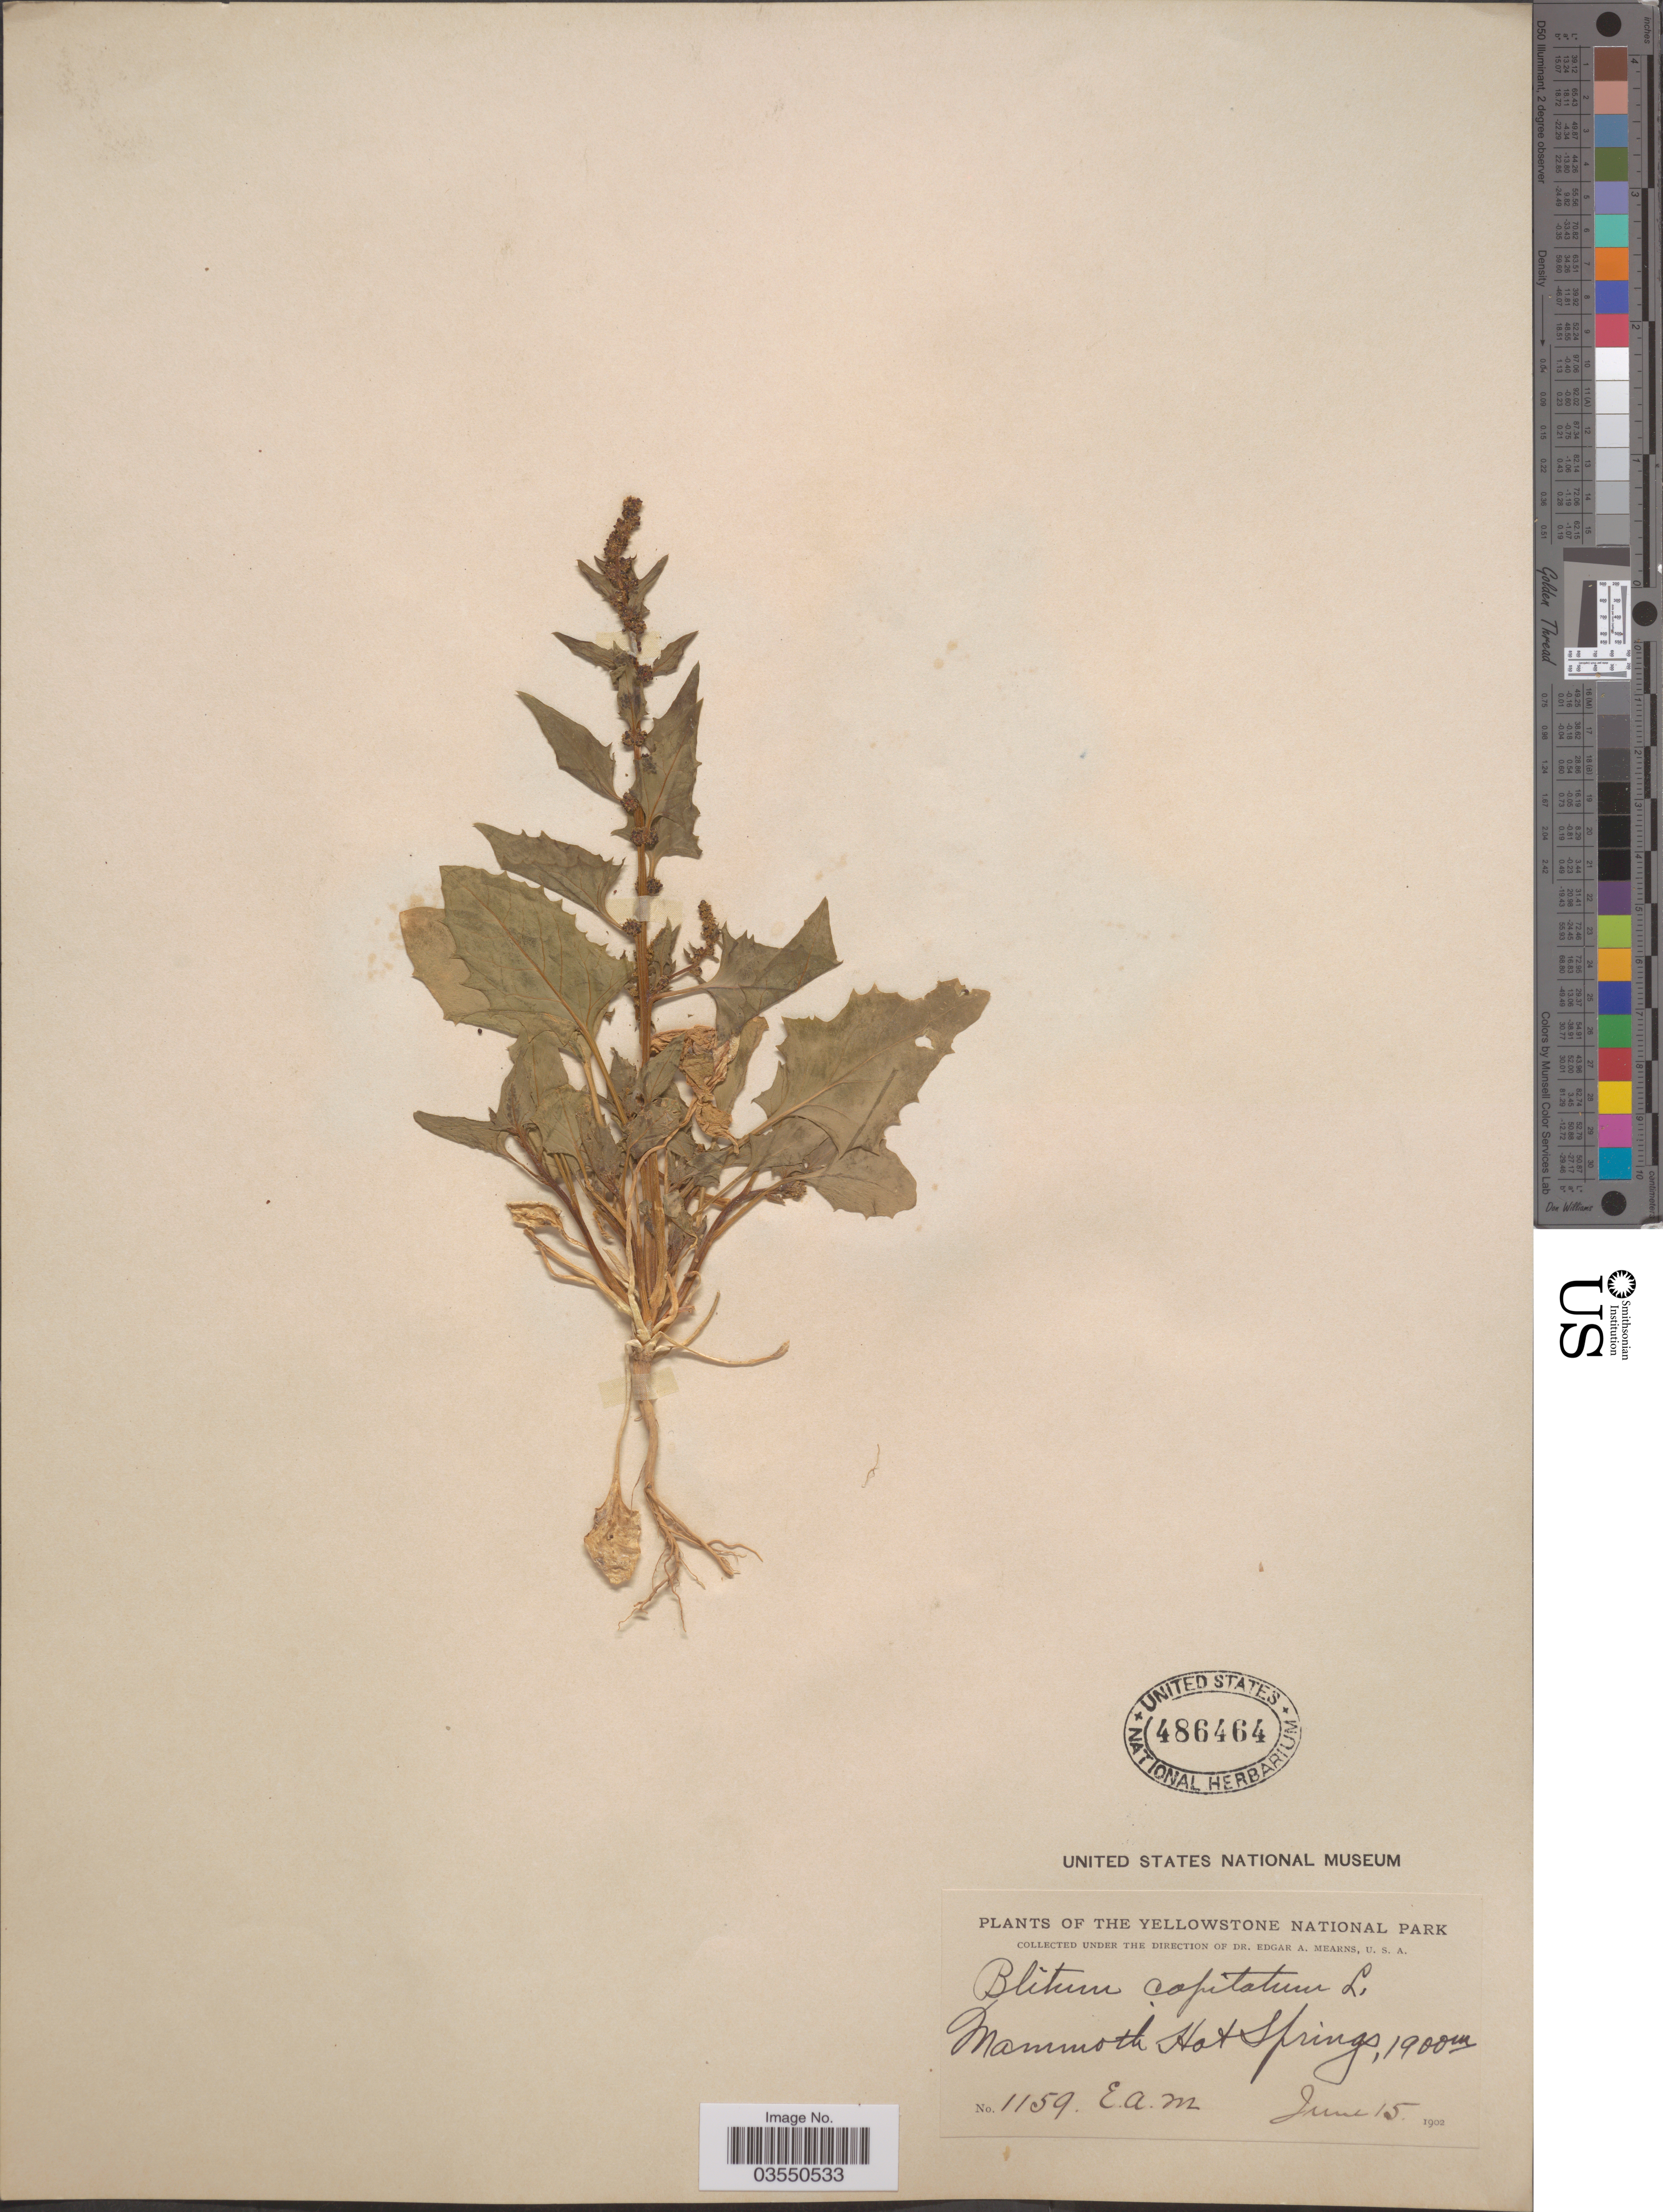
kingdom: Plantae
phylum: Tracheophyta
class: Magnoliopsida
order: Caryophyllales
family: Amaranthaceae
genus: Blitum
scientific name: Blitum capitatum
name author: L.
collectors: E. A. Mearns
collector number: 1159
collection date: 1902-06-15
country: United States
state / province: Wyoming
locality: The Yellowstone National Park. Mammoth Hot Springs.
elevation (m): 1900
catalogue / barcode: US 486464